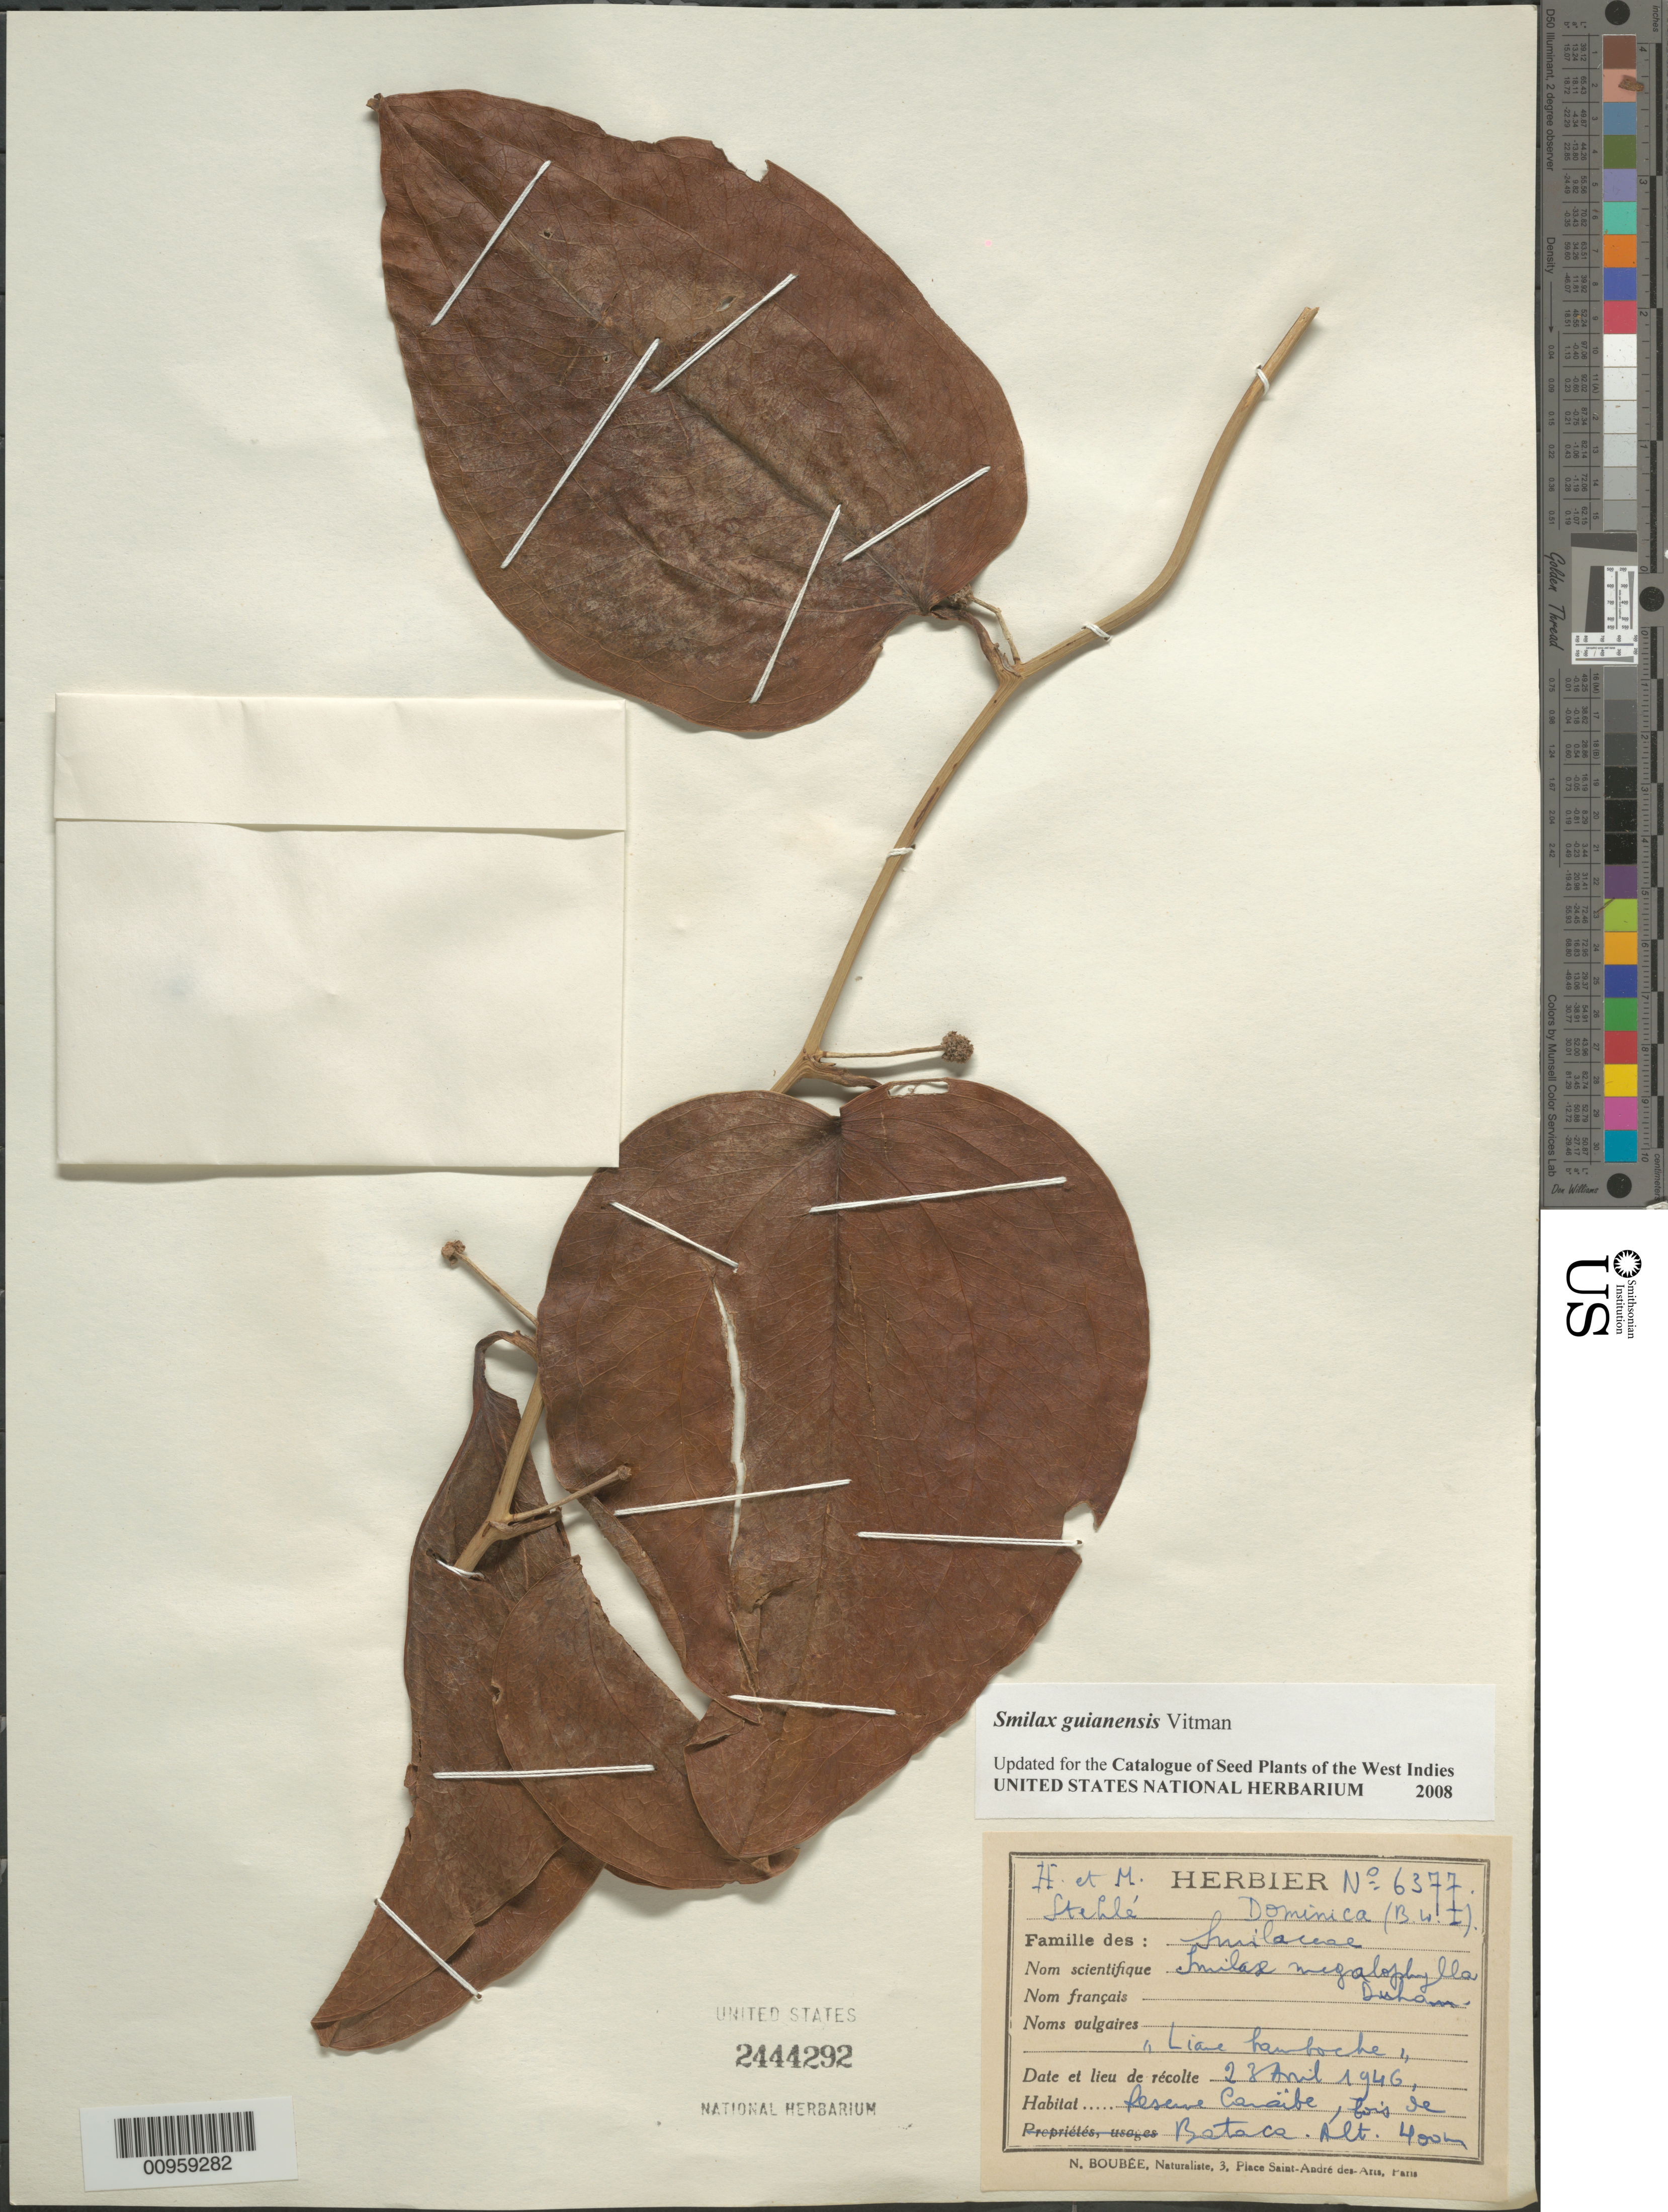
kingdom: Plantae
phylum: Tracheophyta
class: Liliopsida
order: Liliales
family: Smilacaceae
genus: Smilax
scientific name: Smilax guianensis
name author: Vitman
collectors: H. Stehlé & M. Stehlé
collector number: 6377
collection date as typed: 23 Apr 1946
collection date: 1946-04-23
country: Dominica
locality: Bataca, Rèserve Caraïbe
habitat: Bois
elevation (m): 400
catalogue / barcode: US 2444292